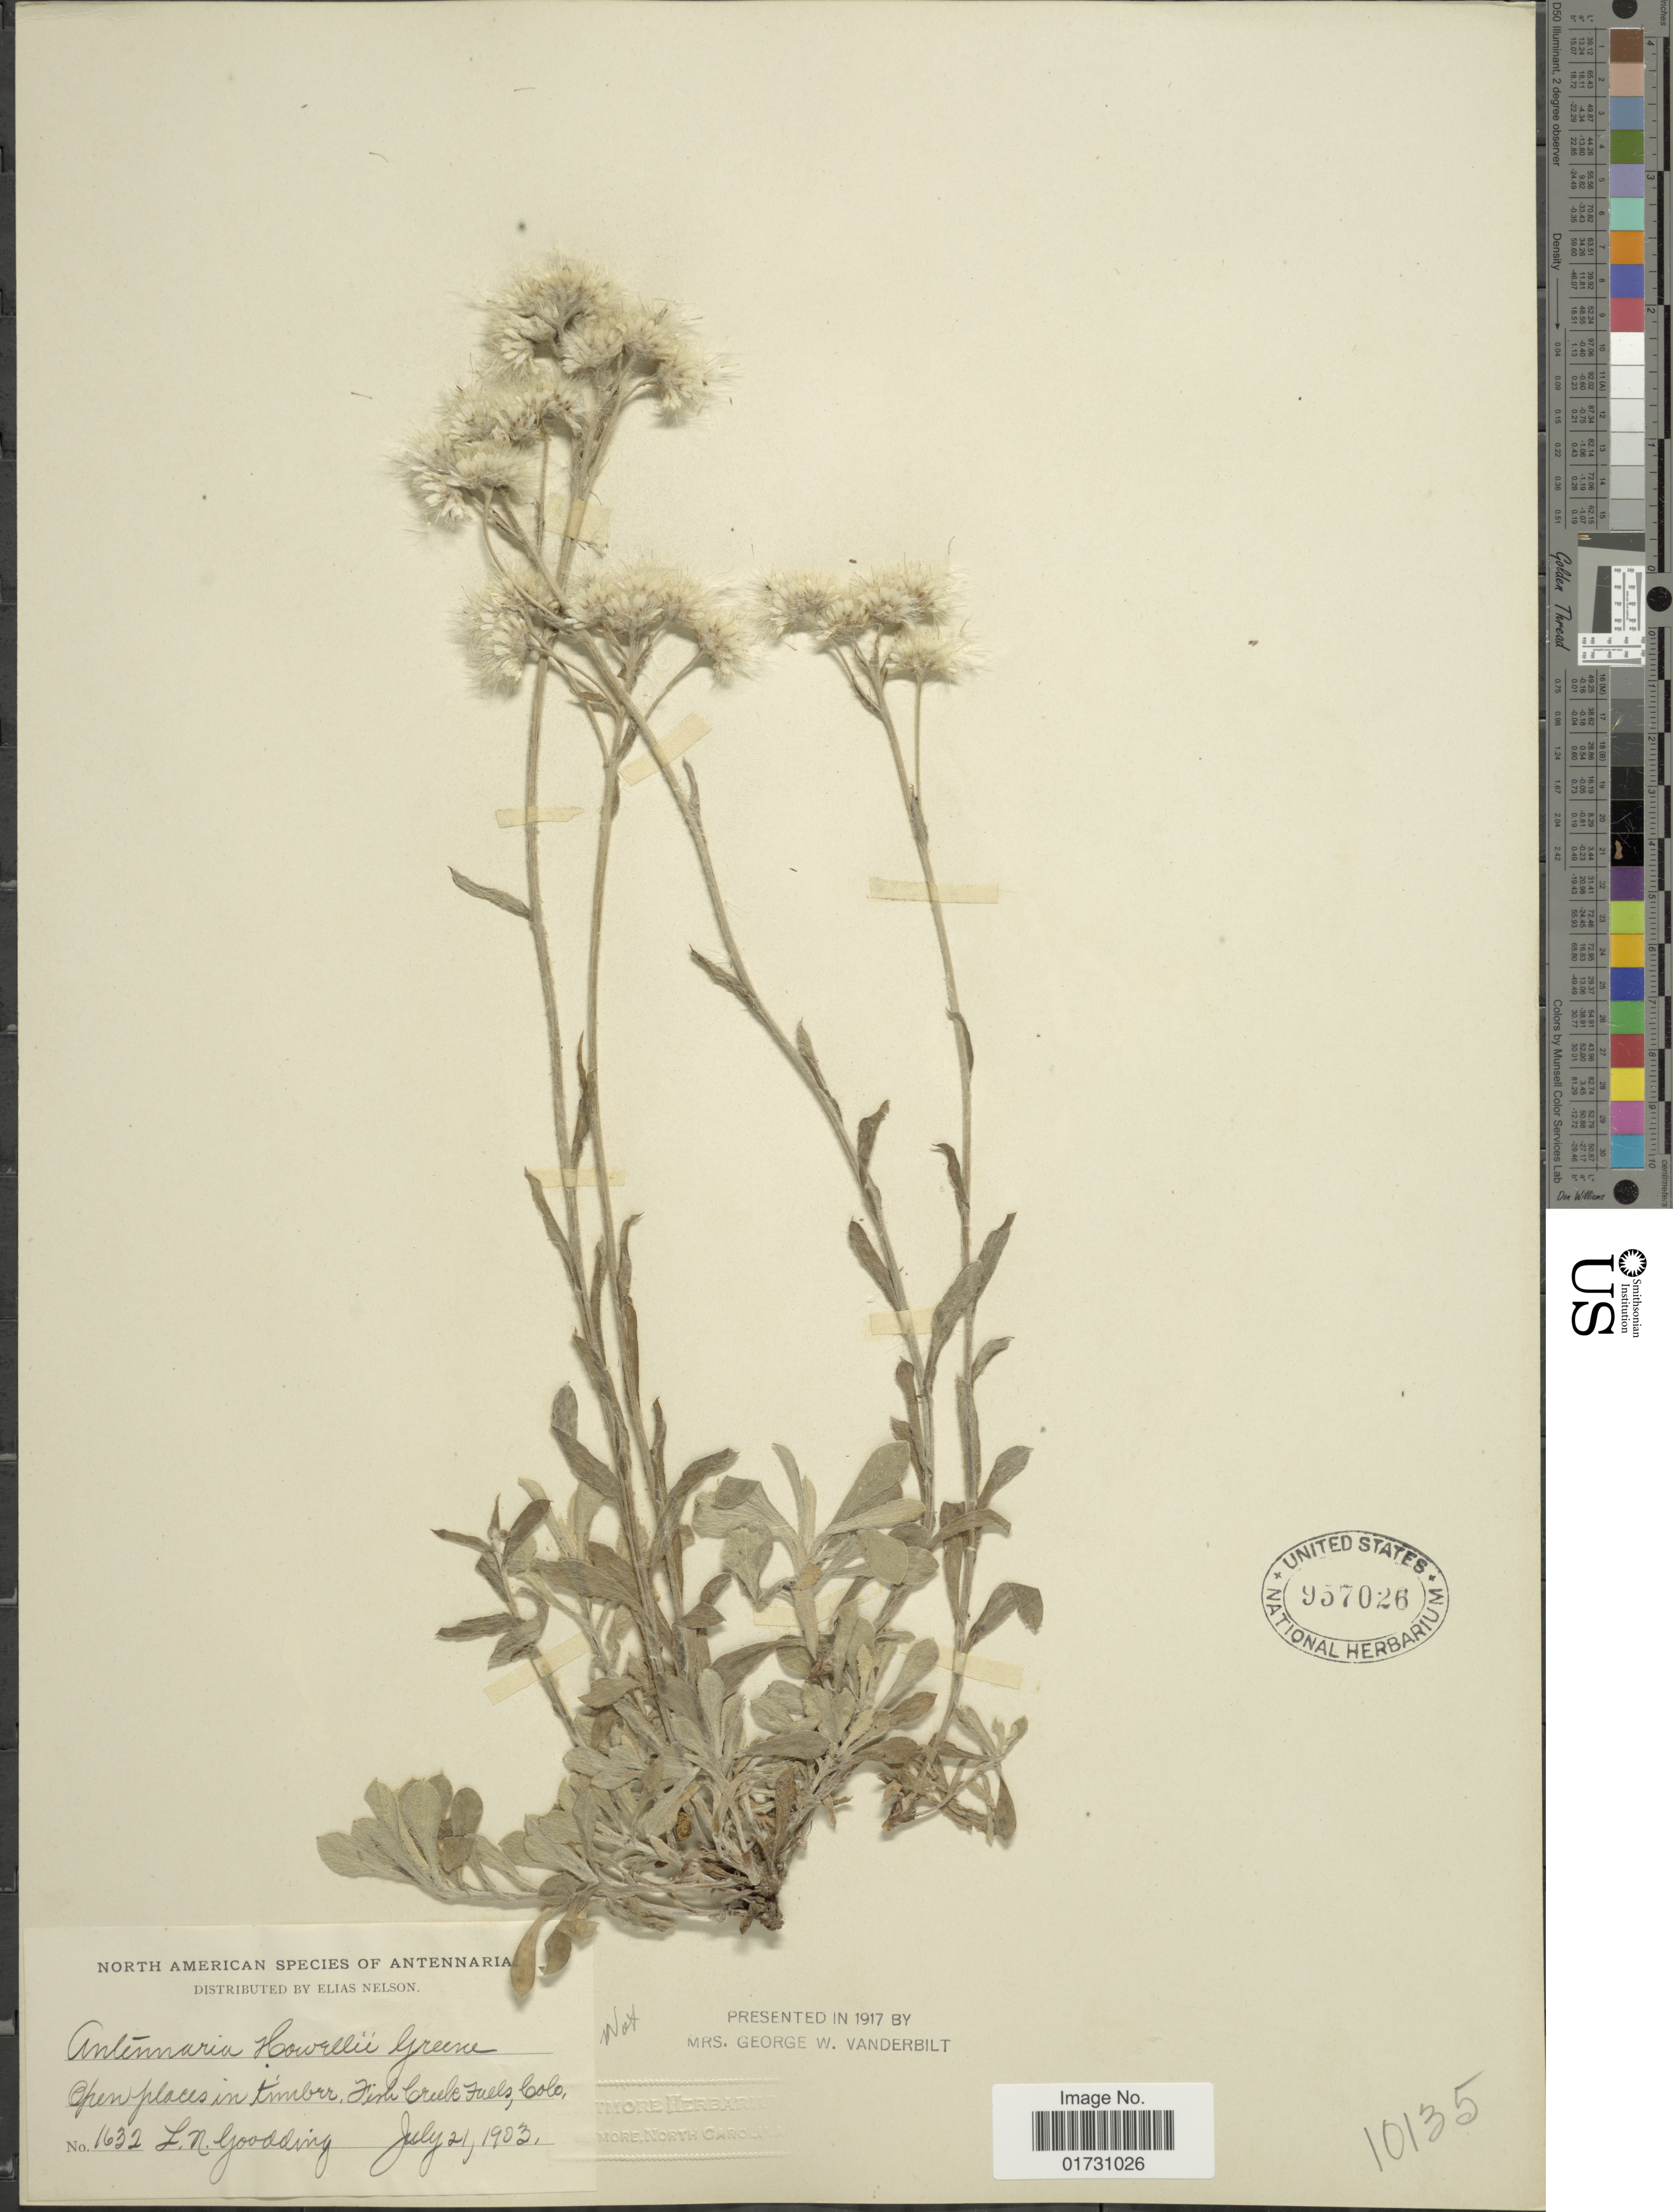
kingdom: Plantae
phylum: Tracheophyta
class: Magnoliopsida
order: Asterales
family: Asteraceae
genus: Antennaria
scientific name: Antennaria howellii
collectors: E. Palmer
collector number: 2601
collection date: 1892-07-28/1892-07-31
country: United States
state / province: California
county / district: Siskiyou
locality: Near Edgewood, Siskiyou Co.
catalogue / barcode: US 278990